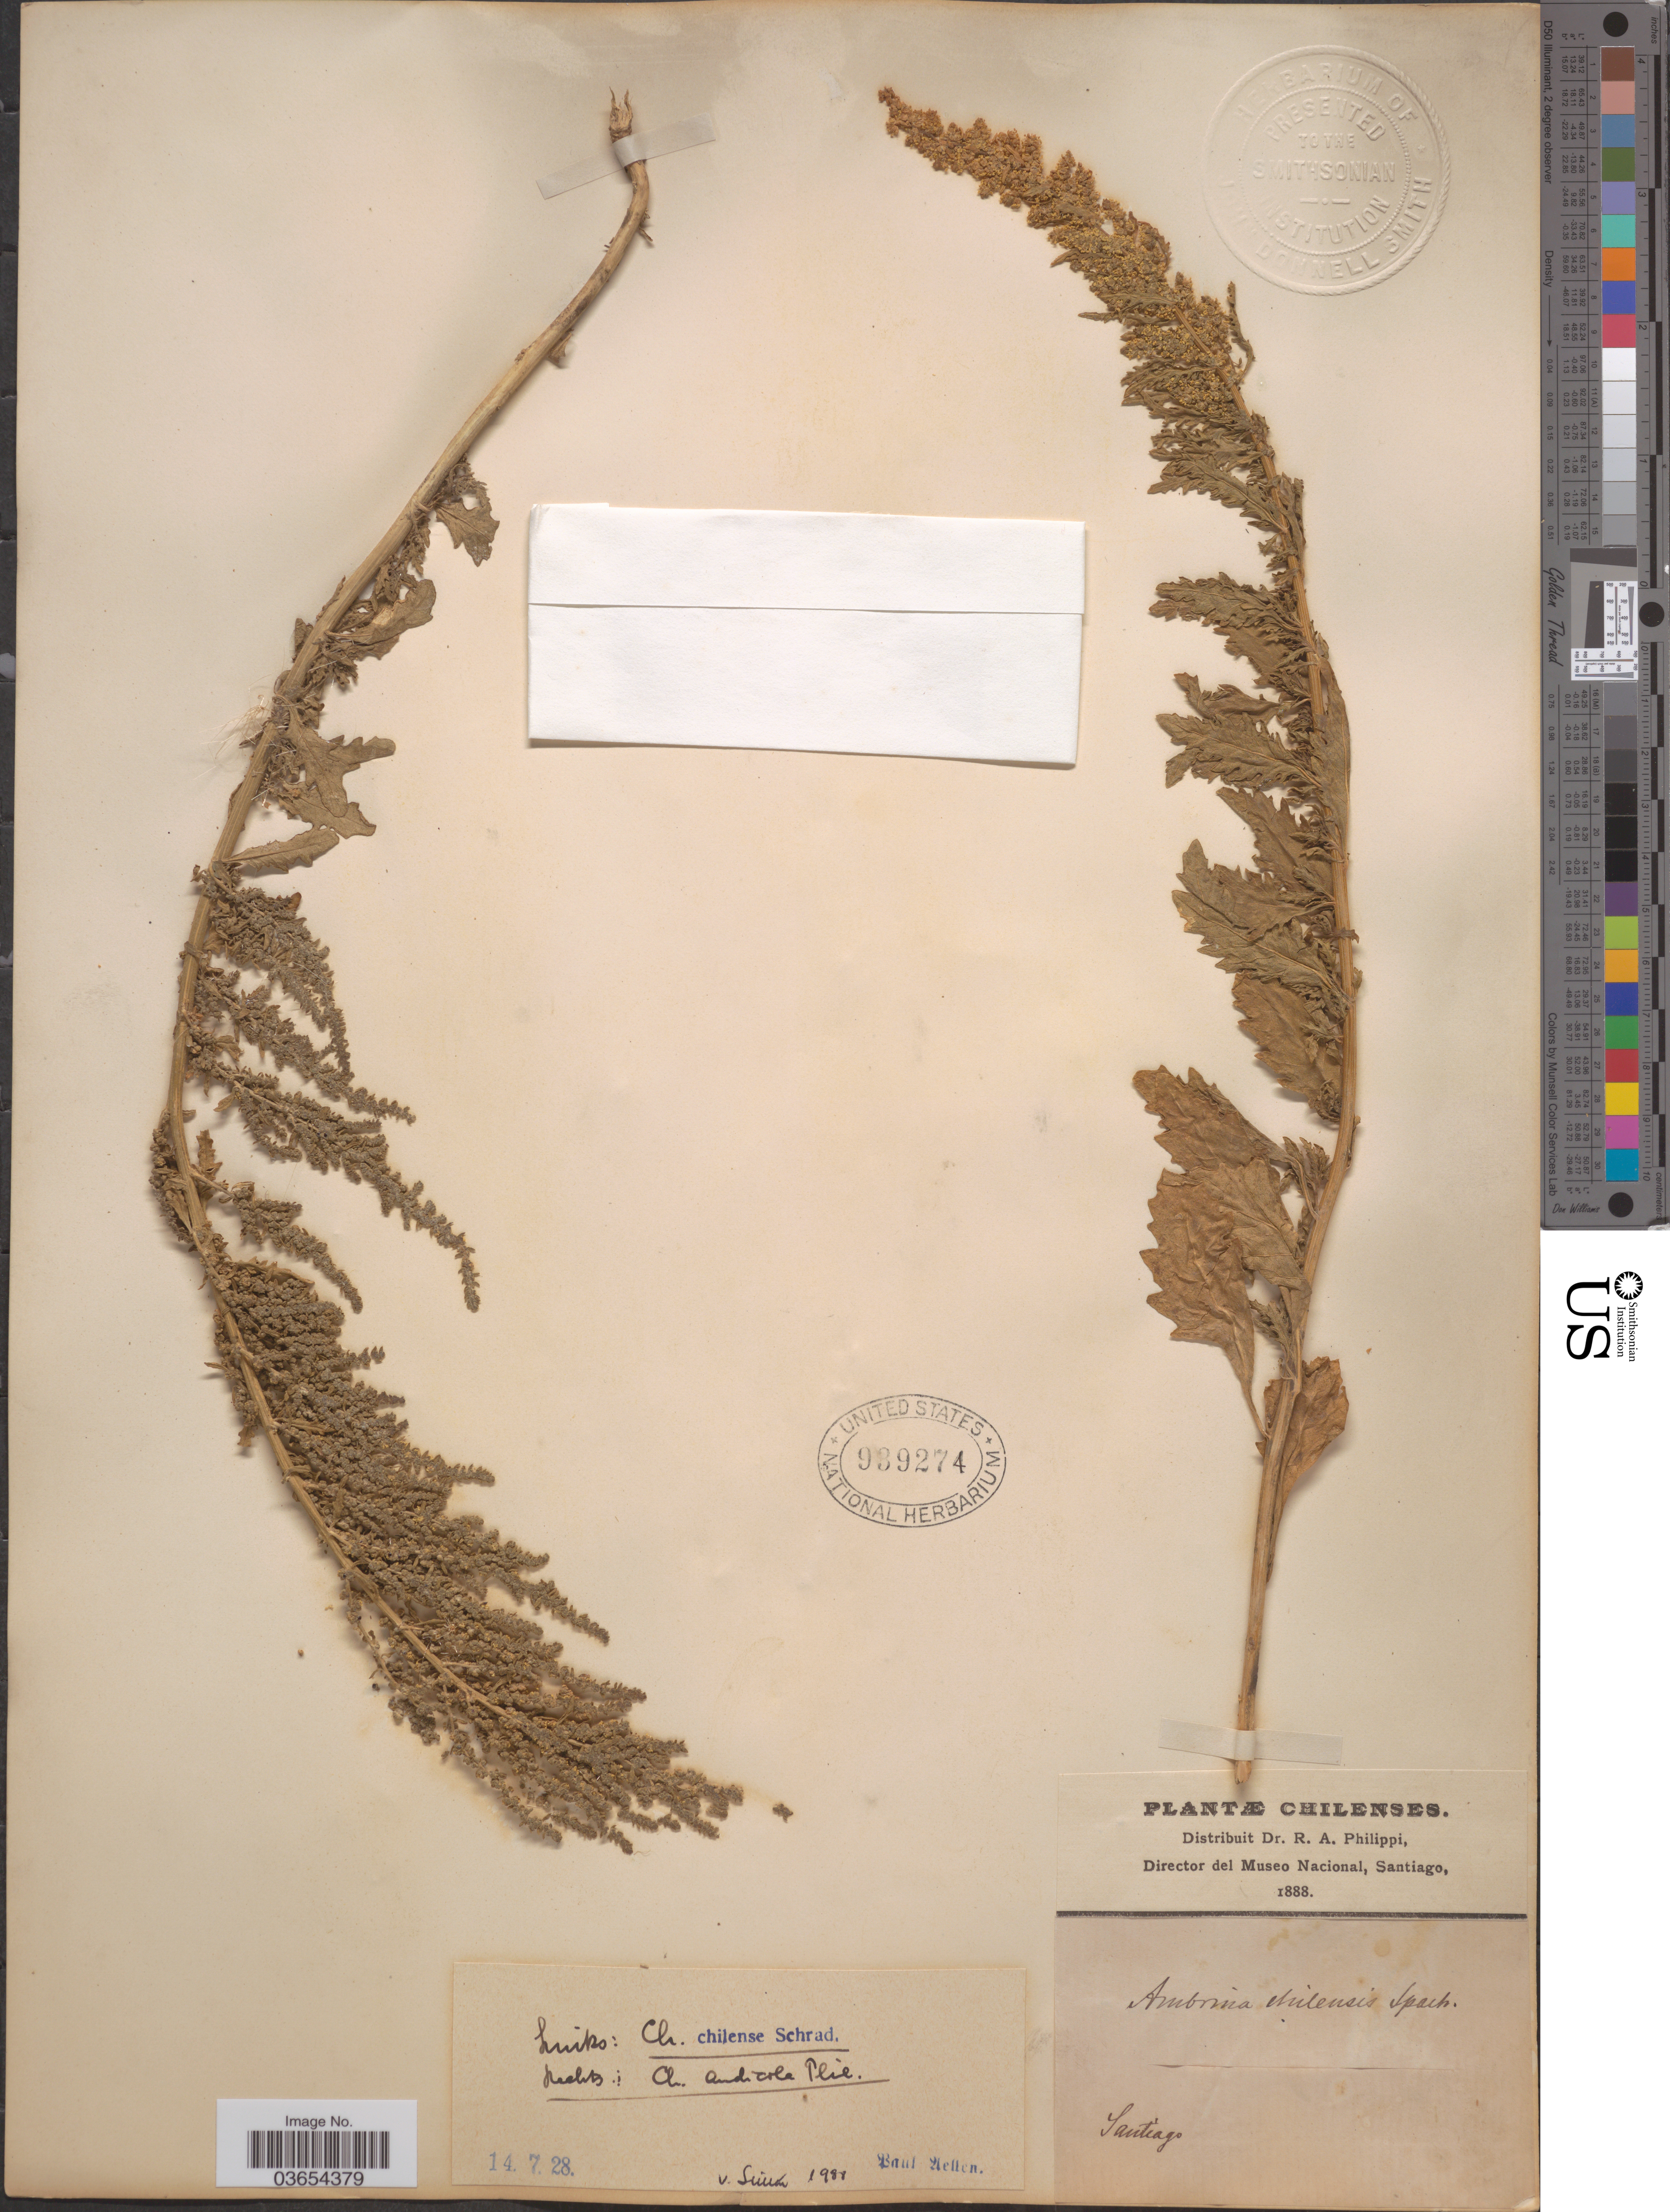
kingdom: Plantae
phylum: Tracheophyta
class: Magnoliopsida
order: Caryophyllales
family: Amaranthaceae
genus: Chenopodium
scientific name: Chenopodium ambrosioides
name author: L.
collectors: ex. herb. R.A. Philippi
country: Chile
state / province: Región Metropolitana (RM)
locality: Santiago.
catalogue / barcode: US 939274